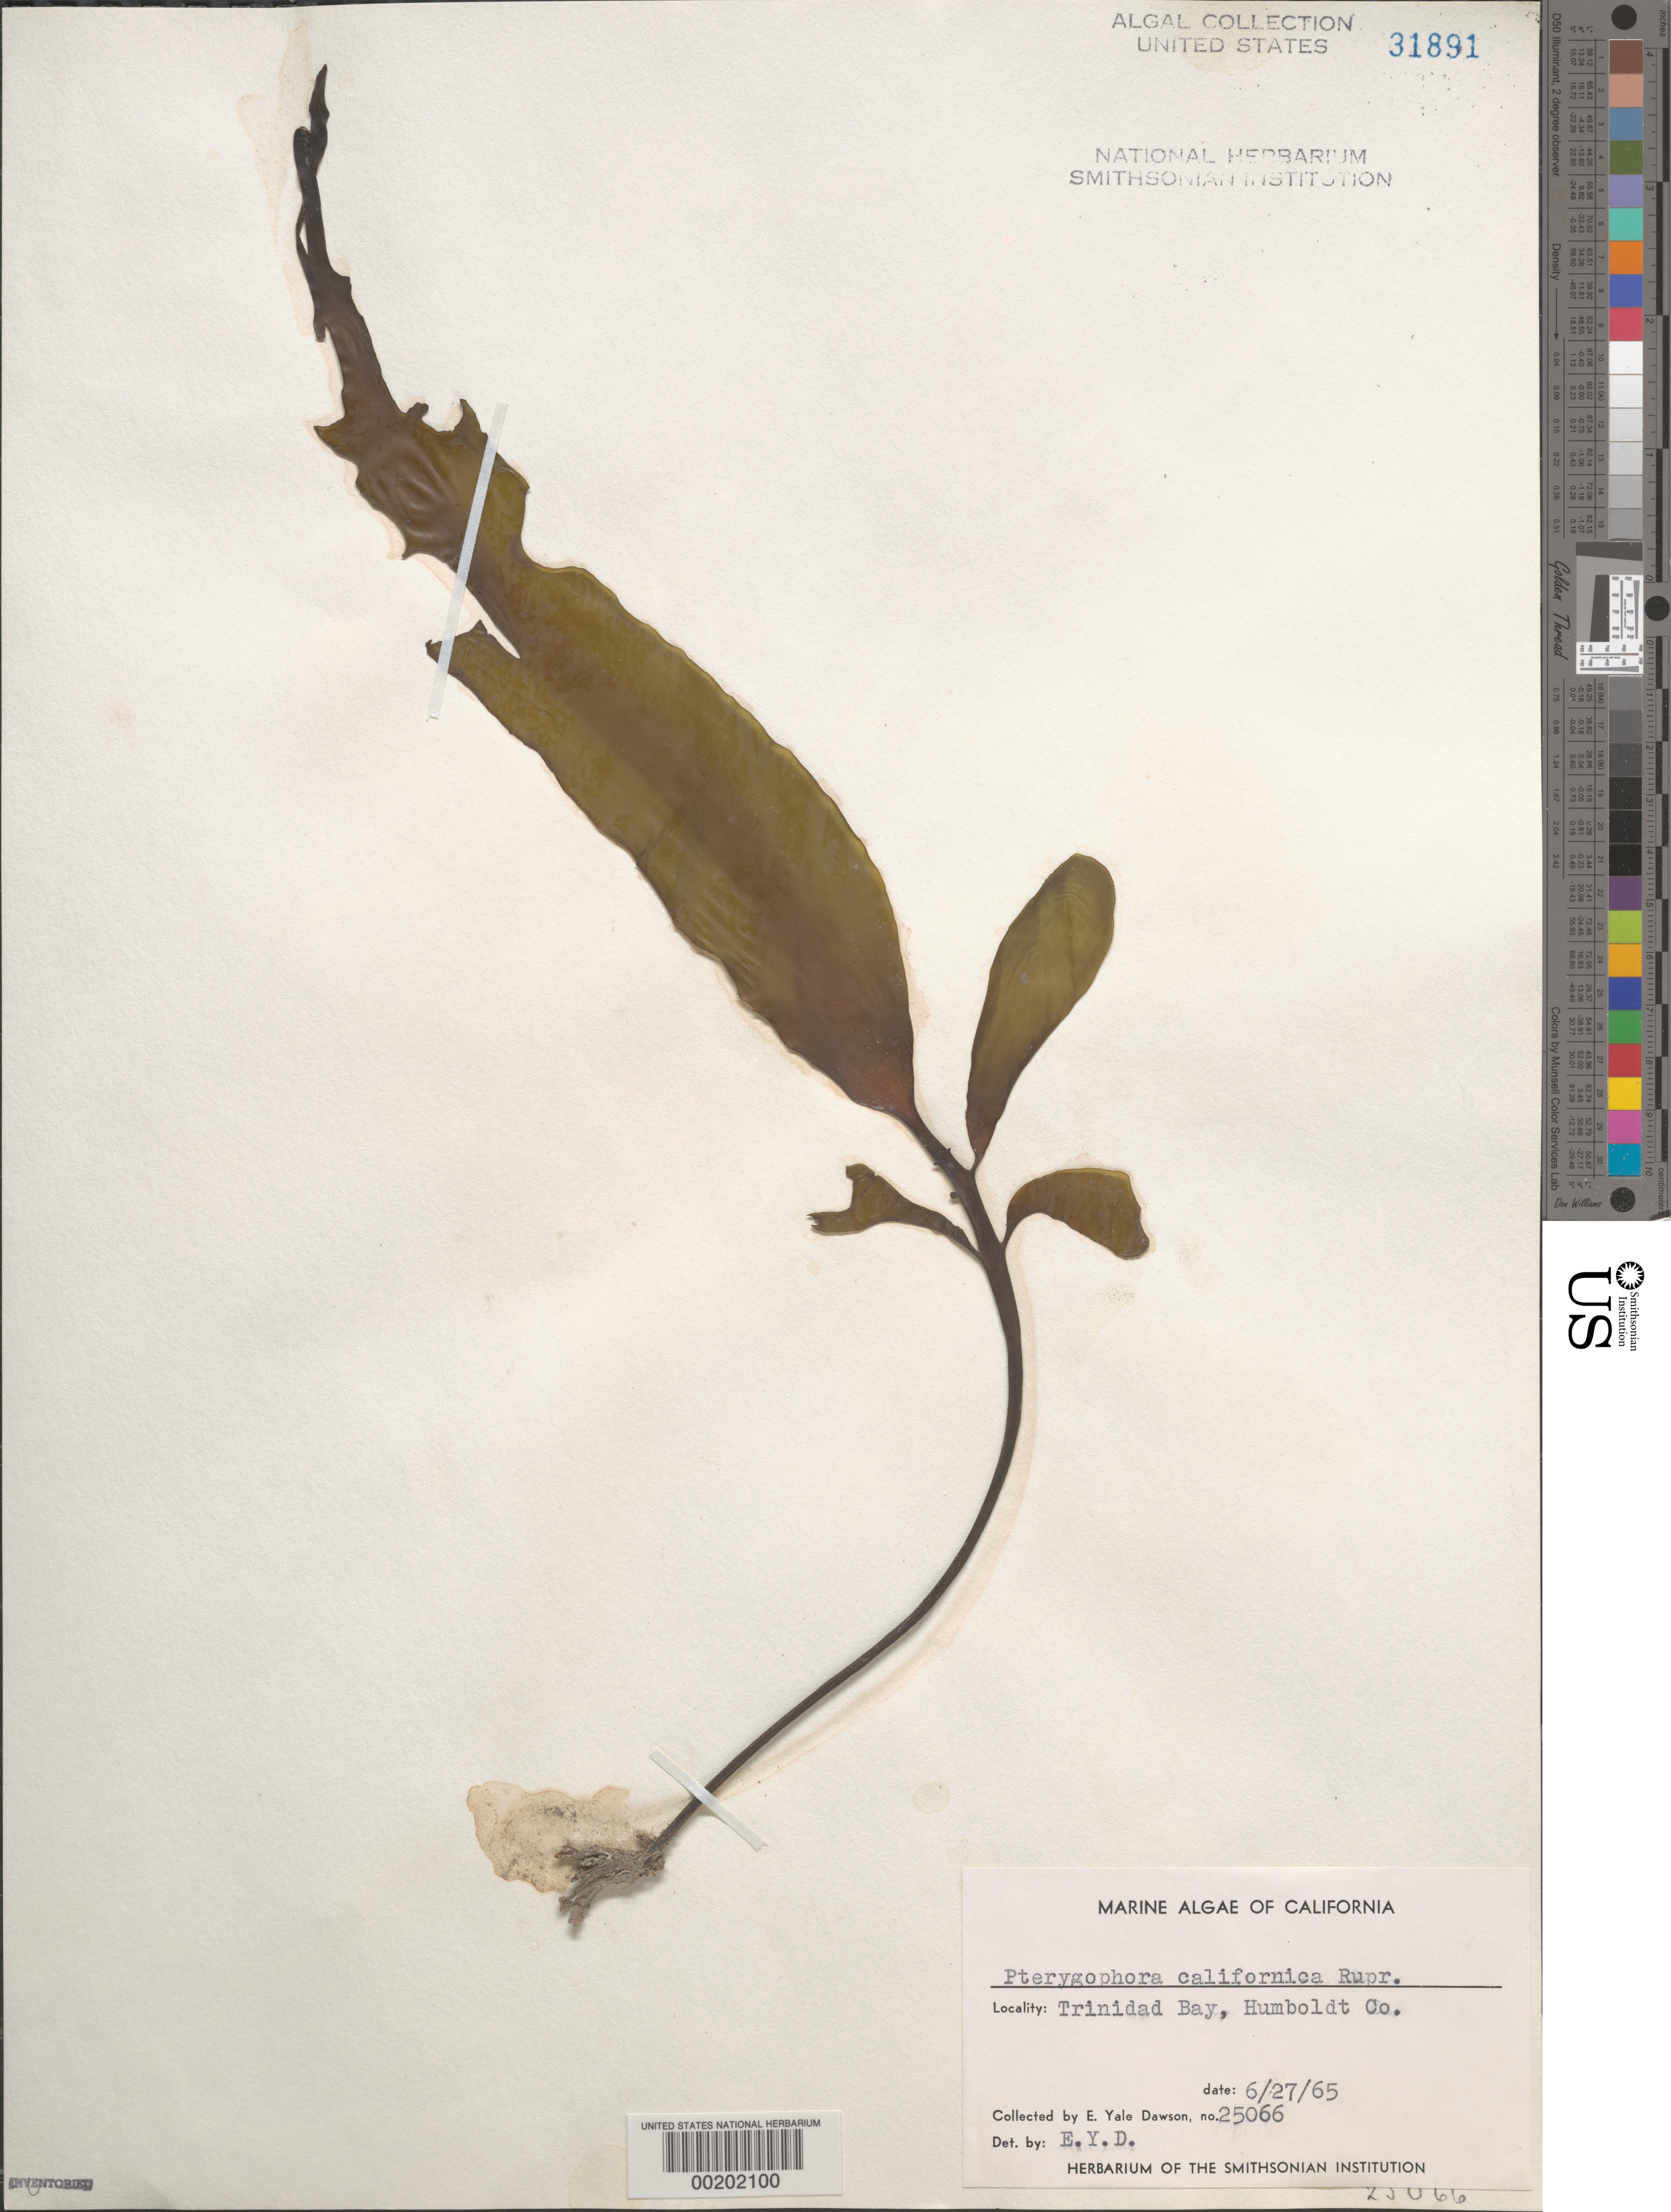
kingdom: Chromista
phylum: Ochrophyta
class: Phaeophyceae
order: Laminariales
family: Alariaceae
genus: Pterygophora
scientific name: Pterygophora californica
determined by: Dawson, E. Y.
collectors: E. Y. Dawson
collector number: EYD 25066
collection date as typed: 27 Jun 1965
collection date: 1965-06-27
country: United States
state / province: California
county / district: Humboldt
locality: Trinidad Bay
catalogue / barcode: US 31891